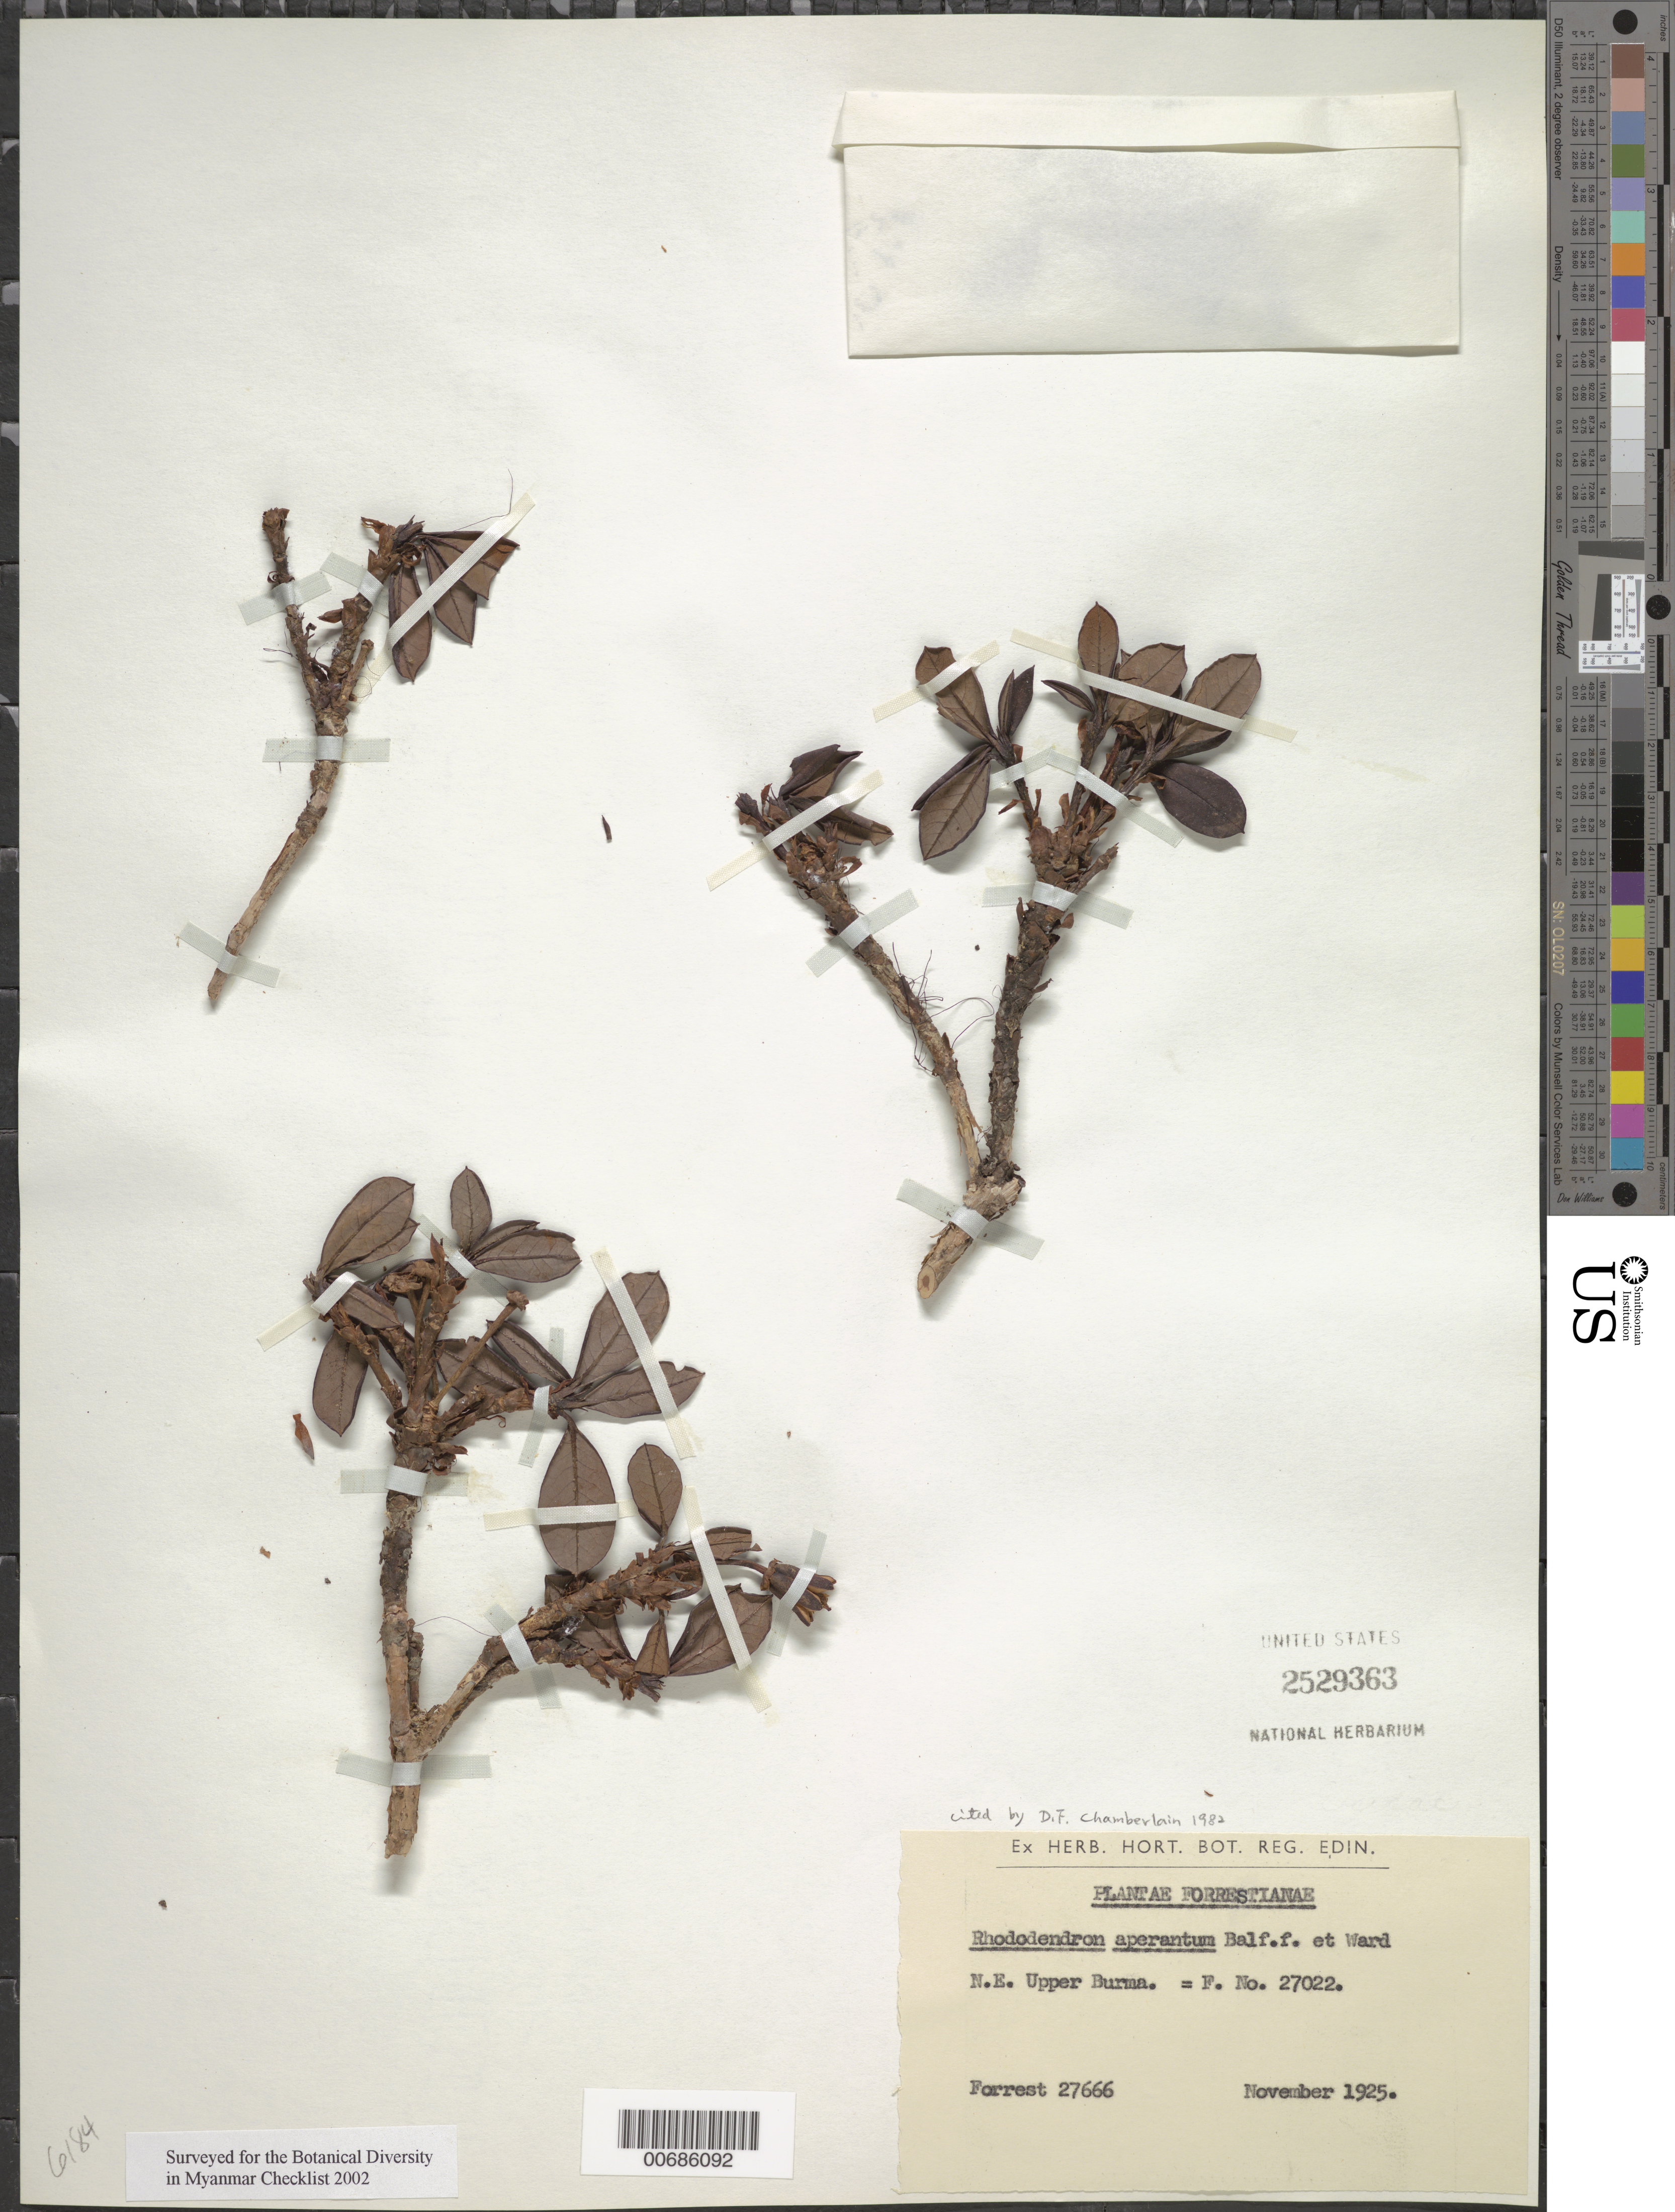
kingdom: Plantae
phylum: Tracheophyta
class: Magnoliopsida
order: Ericales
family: Ericaceae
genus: Rhododendron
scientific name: Rhododendron aperantum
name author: Balf. f. & Ward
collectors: G. Forrest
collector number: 27666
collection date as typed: Nov 1925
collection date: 1925-11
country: Myanmar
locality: N.E. Upper Burma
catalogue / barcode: US 2529363